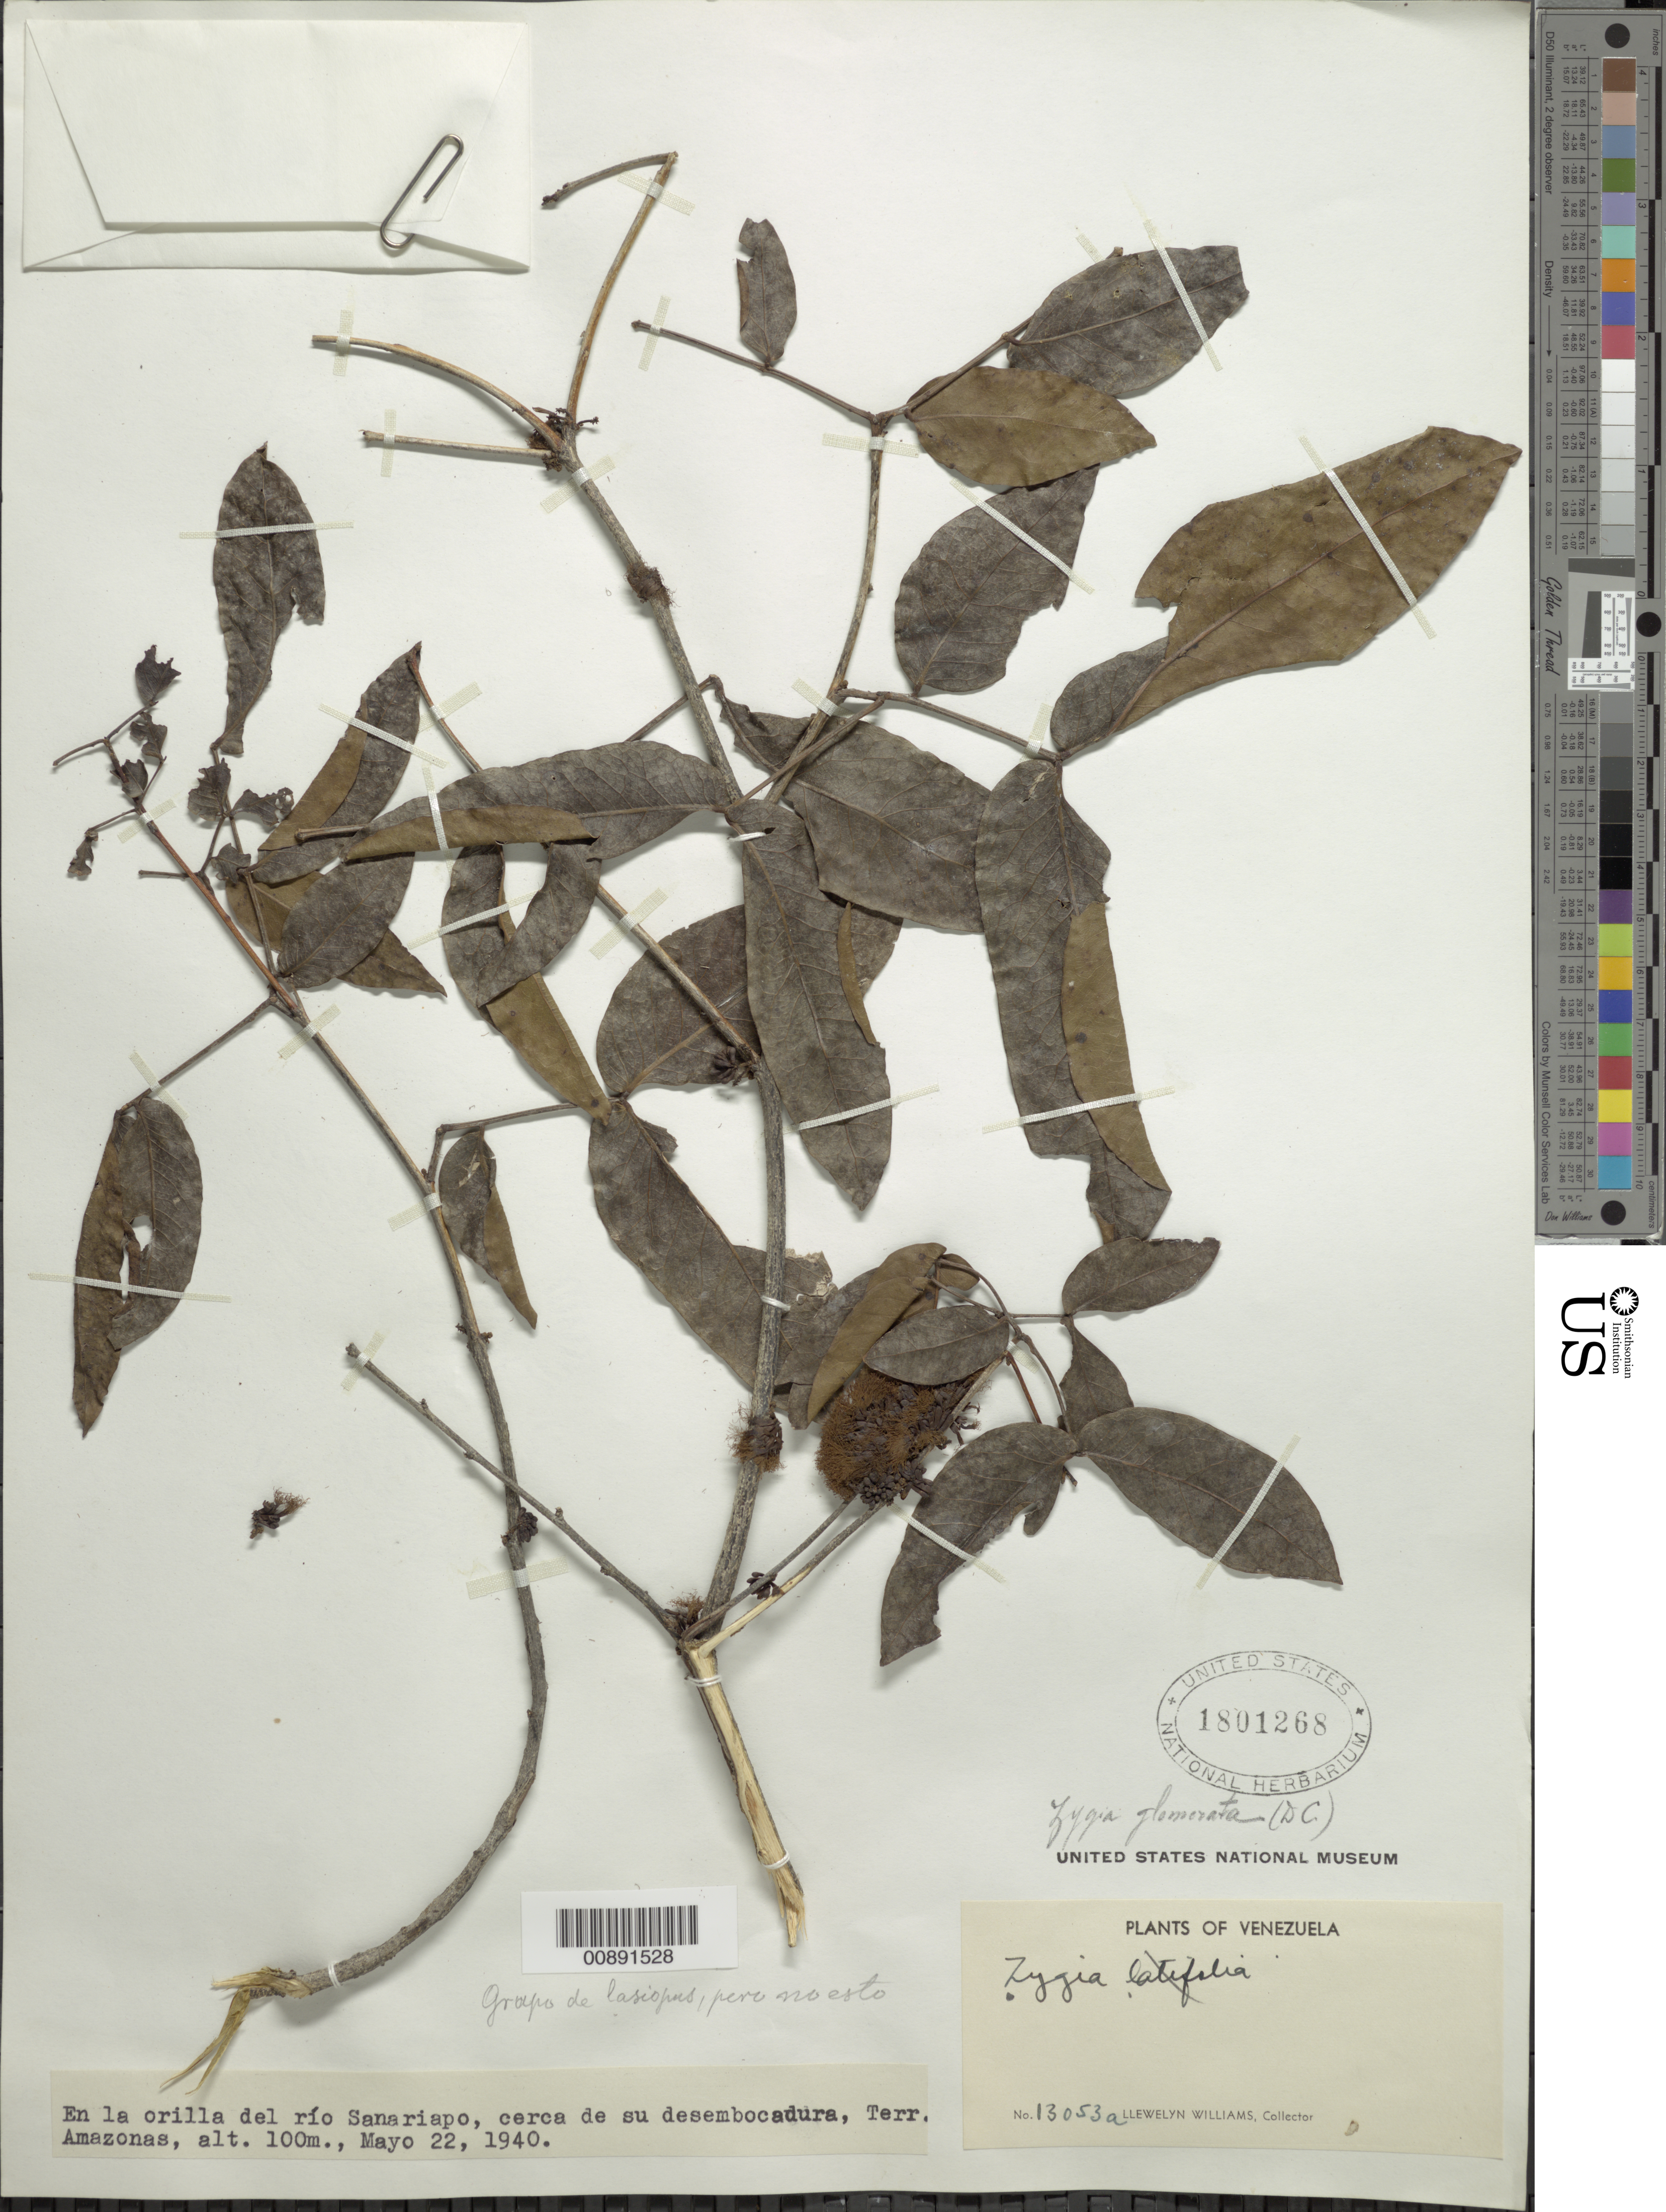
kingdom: Plantae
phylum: Tracheophyta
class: Magnoliopsida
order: Fabales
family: Fabaceae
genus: Zygia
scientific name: Zygia cataractae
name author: (Kunth) L. Rico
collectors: Ll. Williams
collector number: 13053 a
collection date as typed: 22-May-40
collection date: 1940-05-22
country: Venezuela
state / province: Amazonas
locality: Río Sanariapo, cerca de su desembocadura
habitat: Orilla del rio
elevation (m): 100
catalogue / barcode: US 1801268